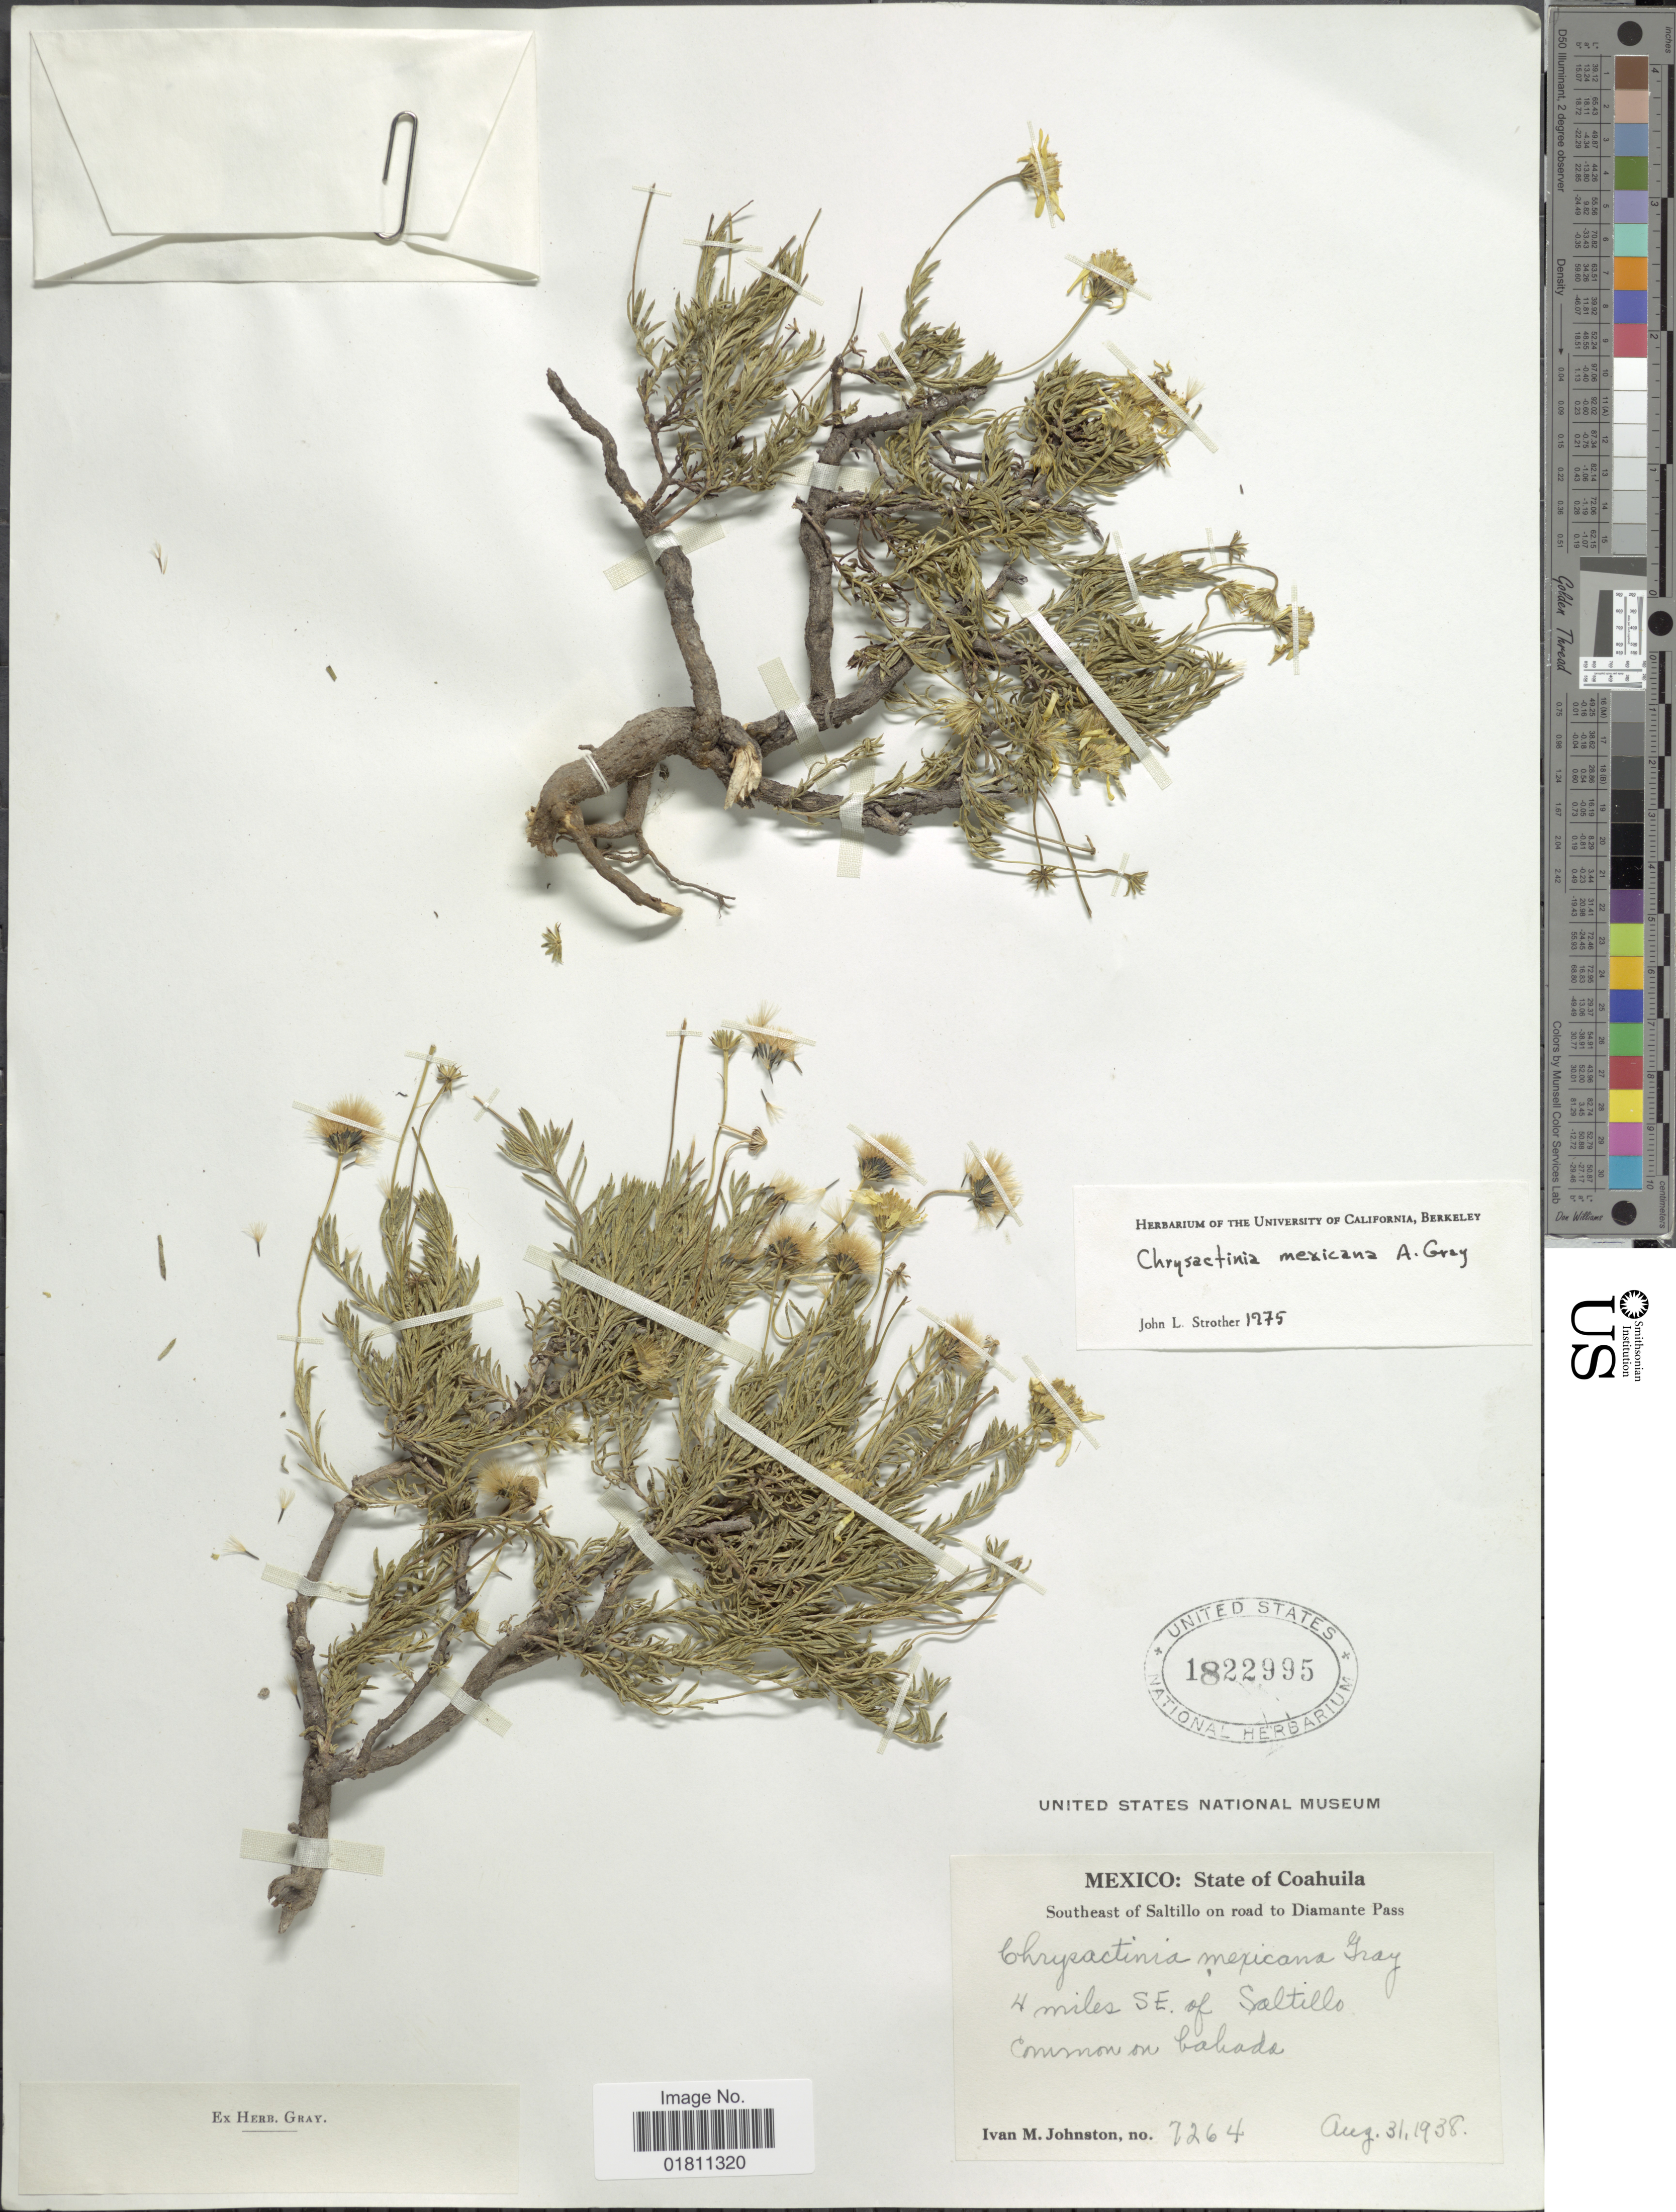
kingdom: Plantae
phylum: Tracheophyta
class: Magnoliopsida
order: Asterales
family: Asteraceae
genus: Chrysactinia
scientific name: Chrysactinia mexicana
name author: A. Gray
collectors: I.M. Johnston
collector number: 7264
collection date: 1938-08-31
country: Mexico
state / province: Coahuila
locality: Southeast of Saltillo on road to Diamante Pass. 4 miles SE of Saltillo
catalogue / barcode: US 1822995